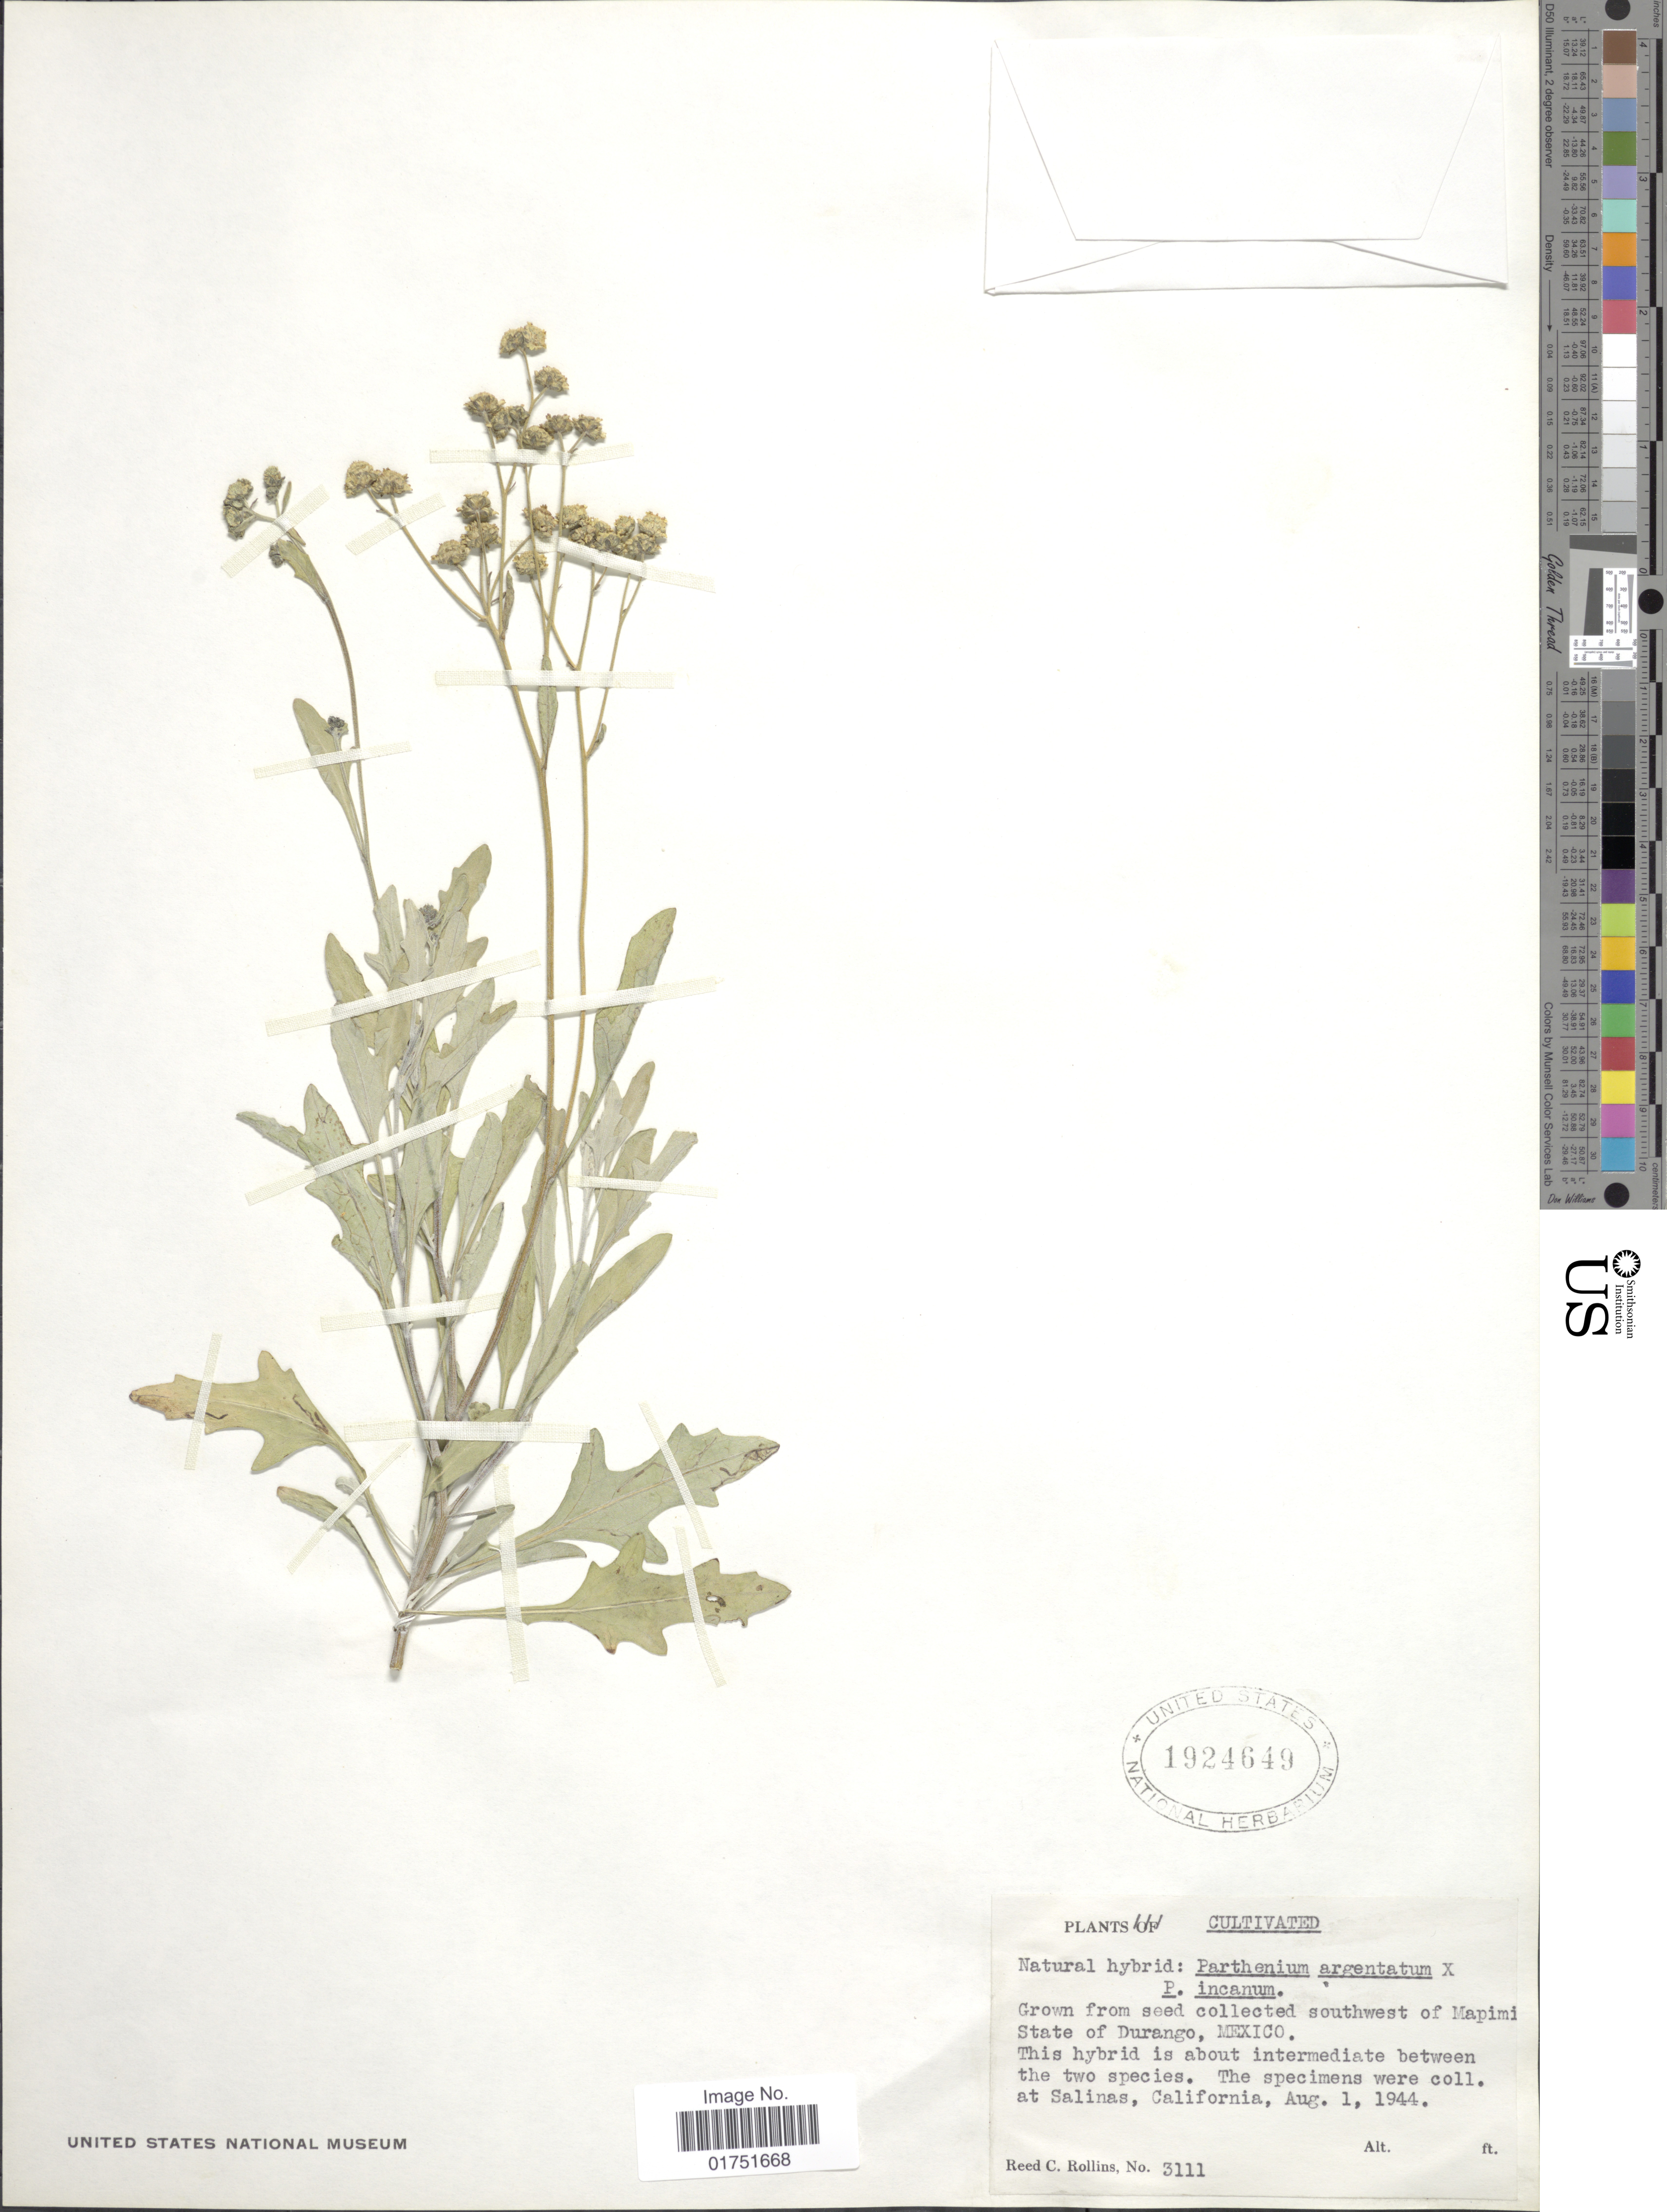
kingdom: Plantae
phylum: Tracheophyta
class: Magnoliopsida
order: Asterales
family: Asteraceae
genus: Parthenium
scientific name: Parthenium argentatum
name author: A. Gray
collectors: R. C. Rollins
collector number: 3111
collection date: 1944-08-01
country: United States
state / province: California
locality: Salinas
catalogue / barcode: US 1924649